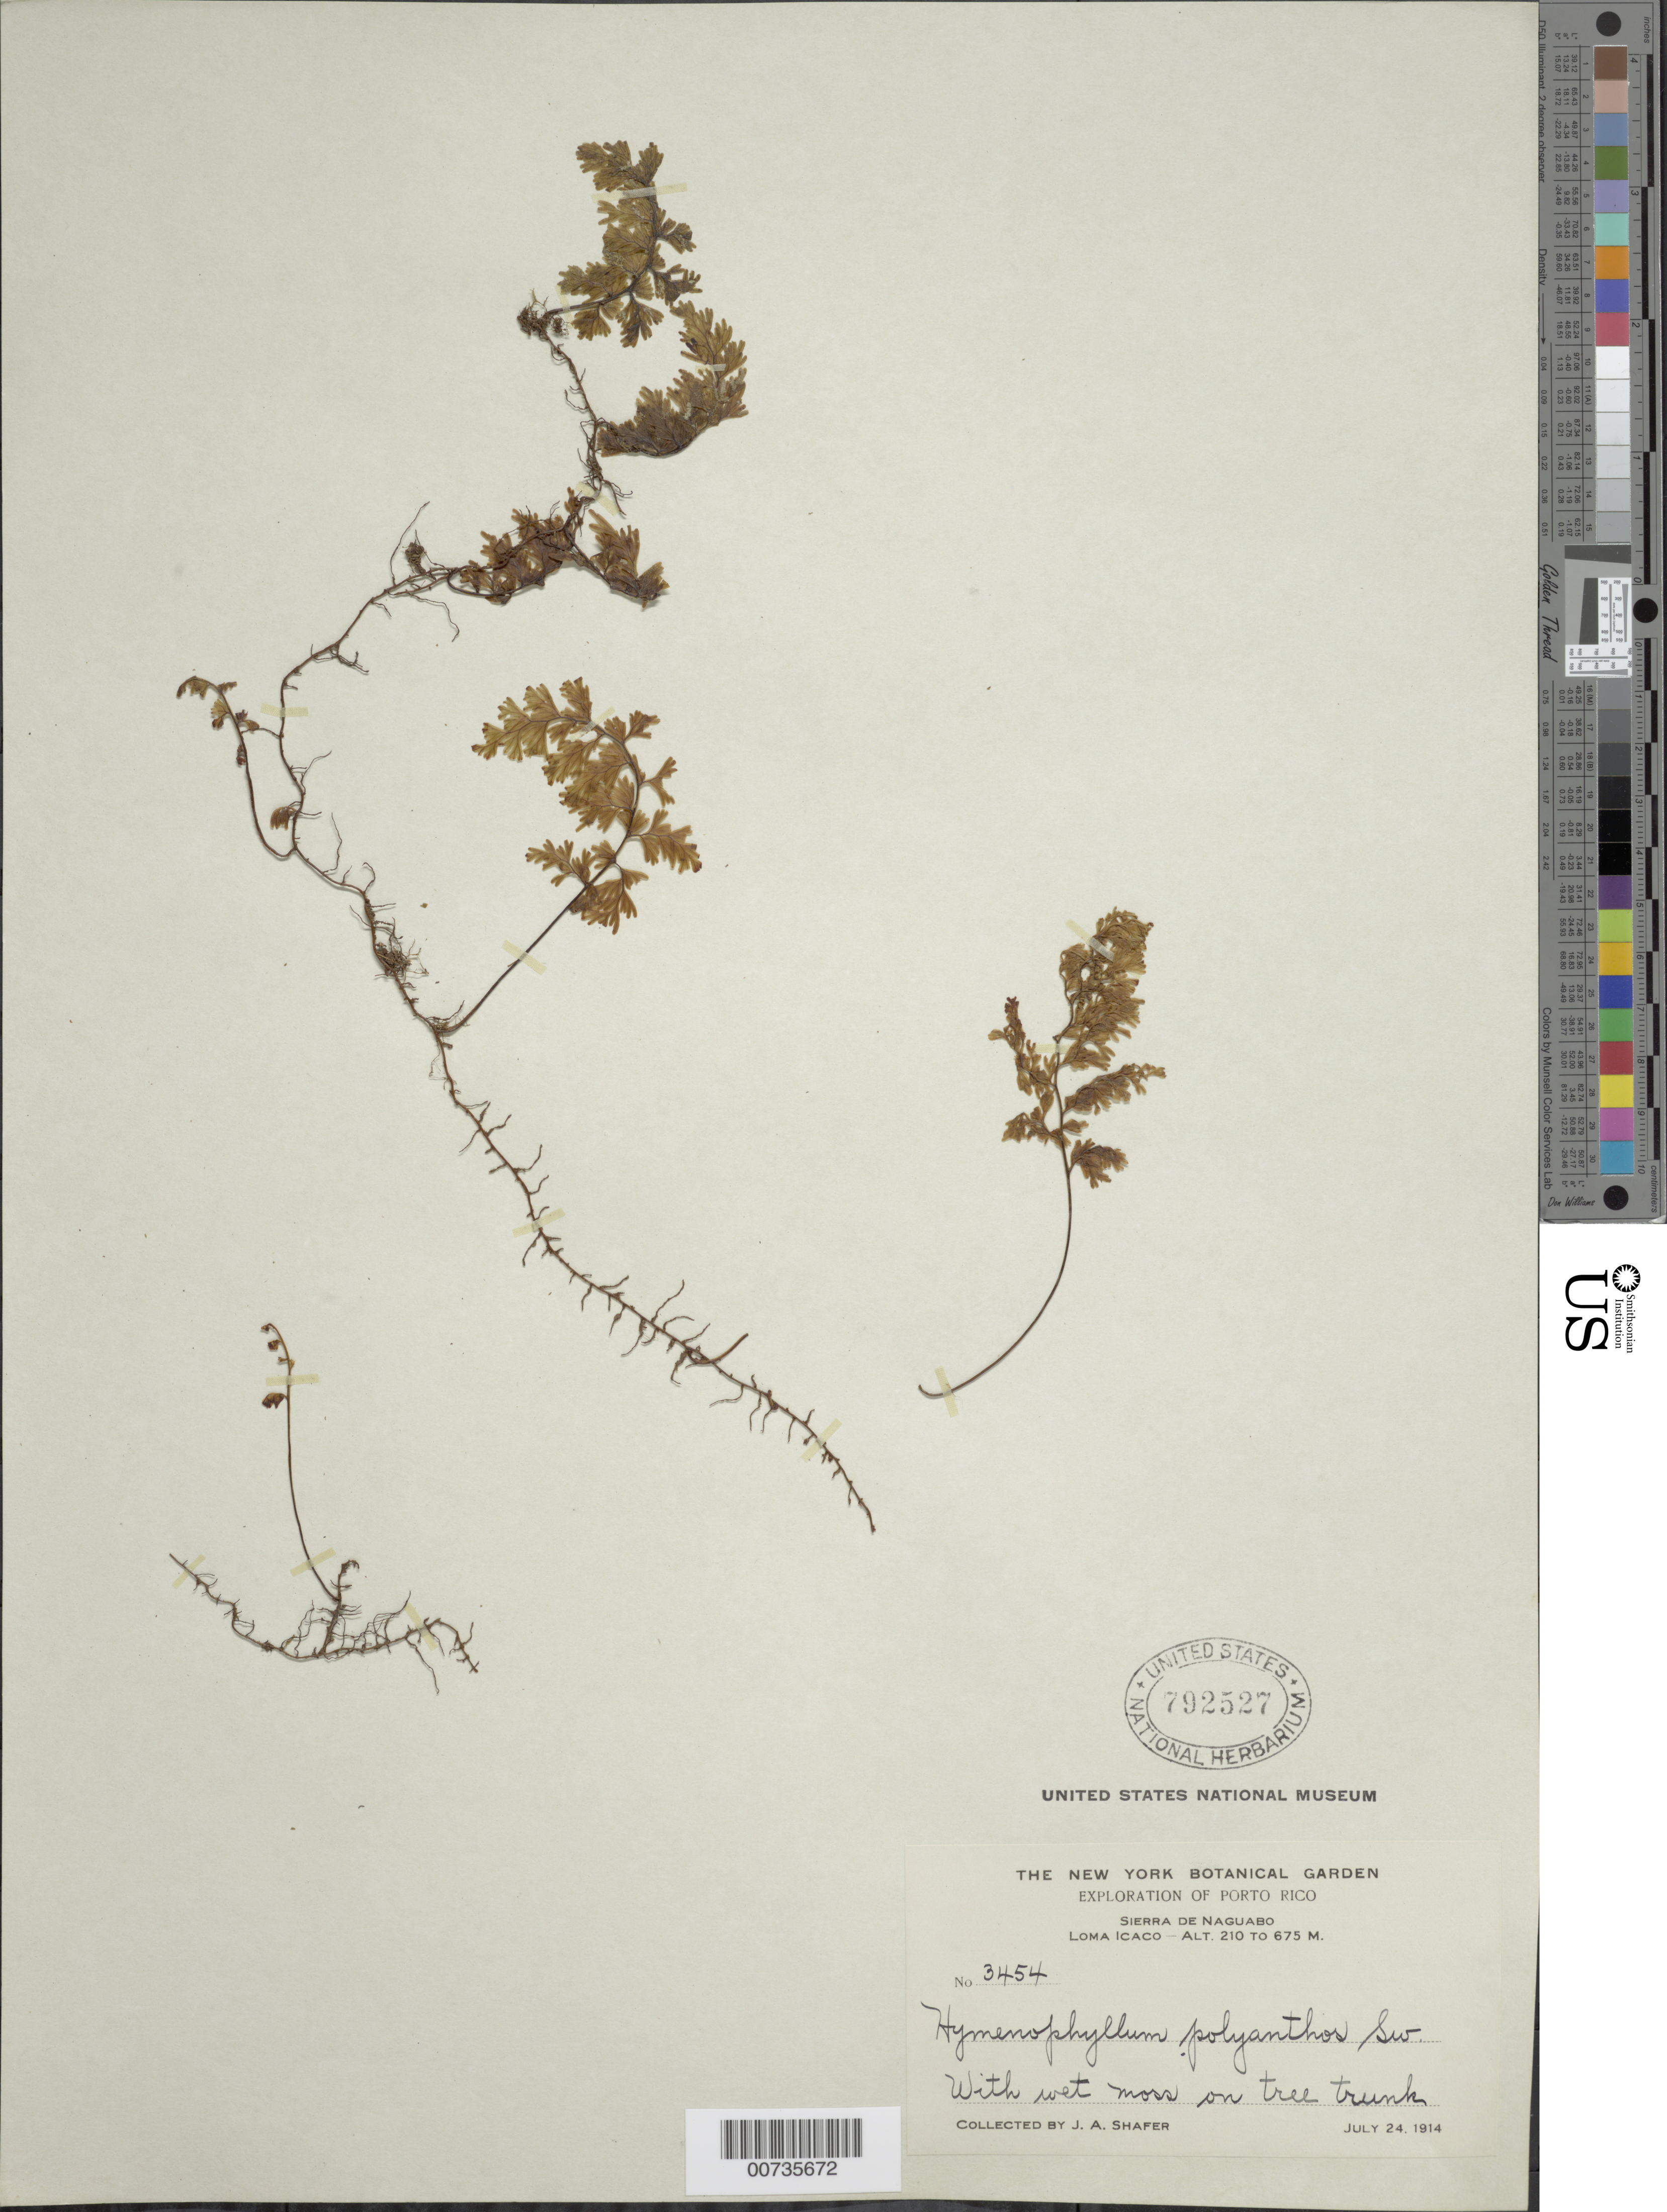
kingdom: Plantae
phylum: Tracheophyta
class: Polypodiopsida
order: Hymenophyllales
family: Hymenophyllaceae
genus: Hymenophyllum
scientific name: Hymenophyllum polyanthos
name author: (Sw.) Sw.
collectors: J. A. Shafer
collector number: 3454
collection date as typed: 24 Jul 1914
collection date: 1914-07-24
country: Puerto Rico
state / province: Naguabo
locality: Sierra de Naguabo, Loma Icaco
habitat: With wet moss on tree trunk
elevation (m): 210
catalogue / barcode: US 792527